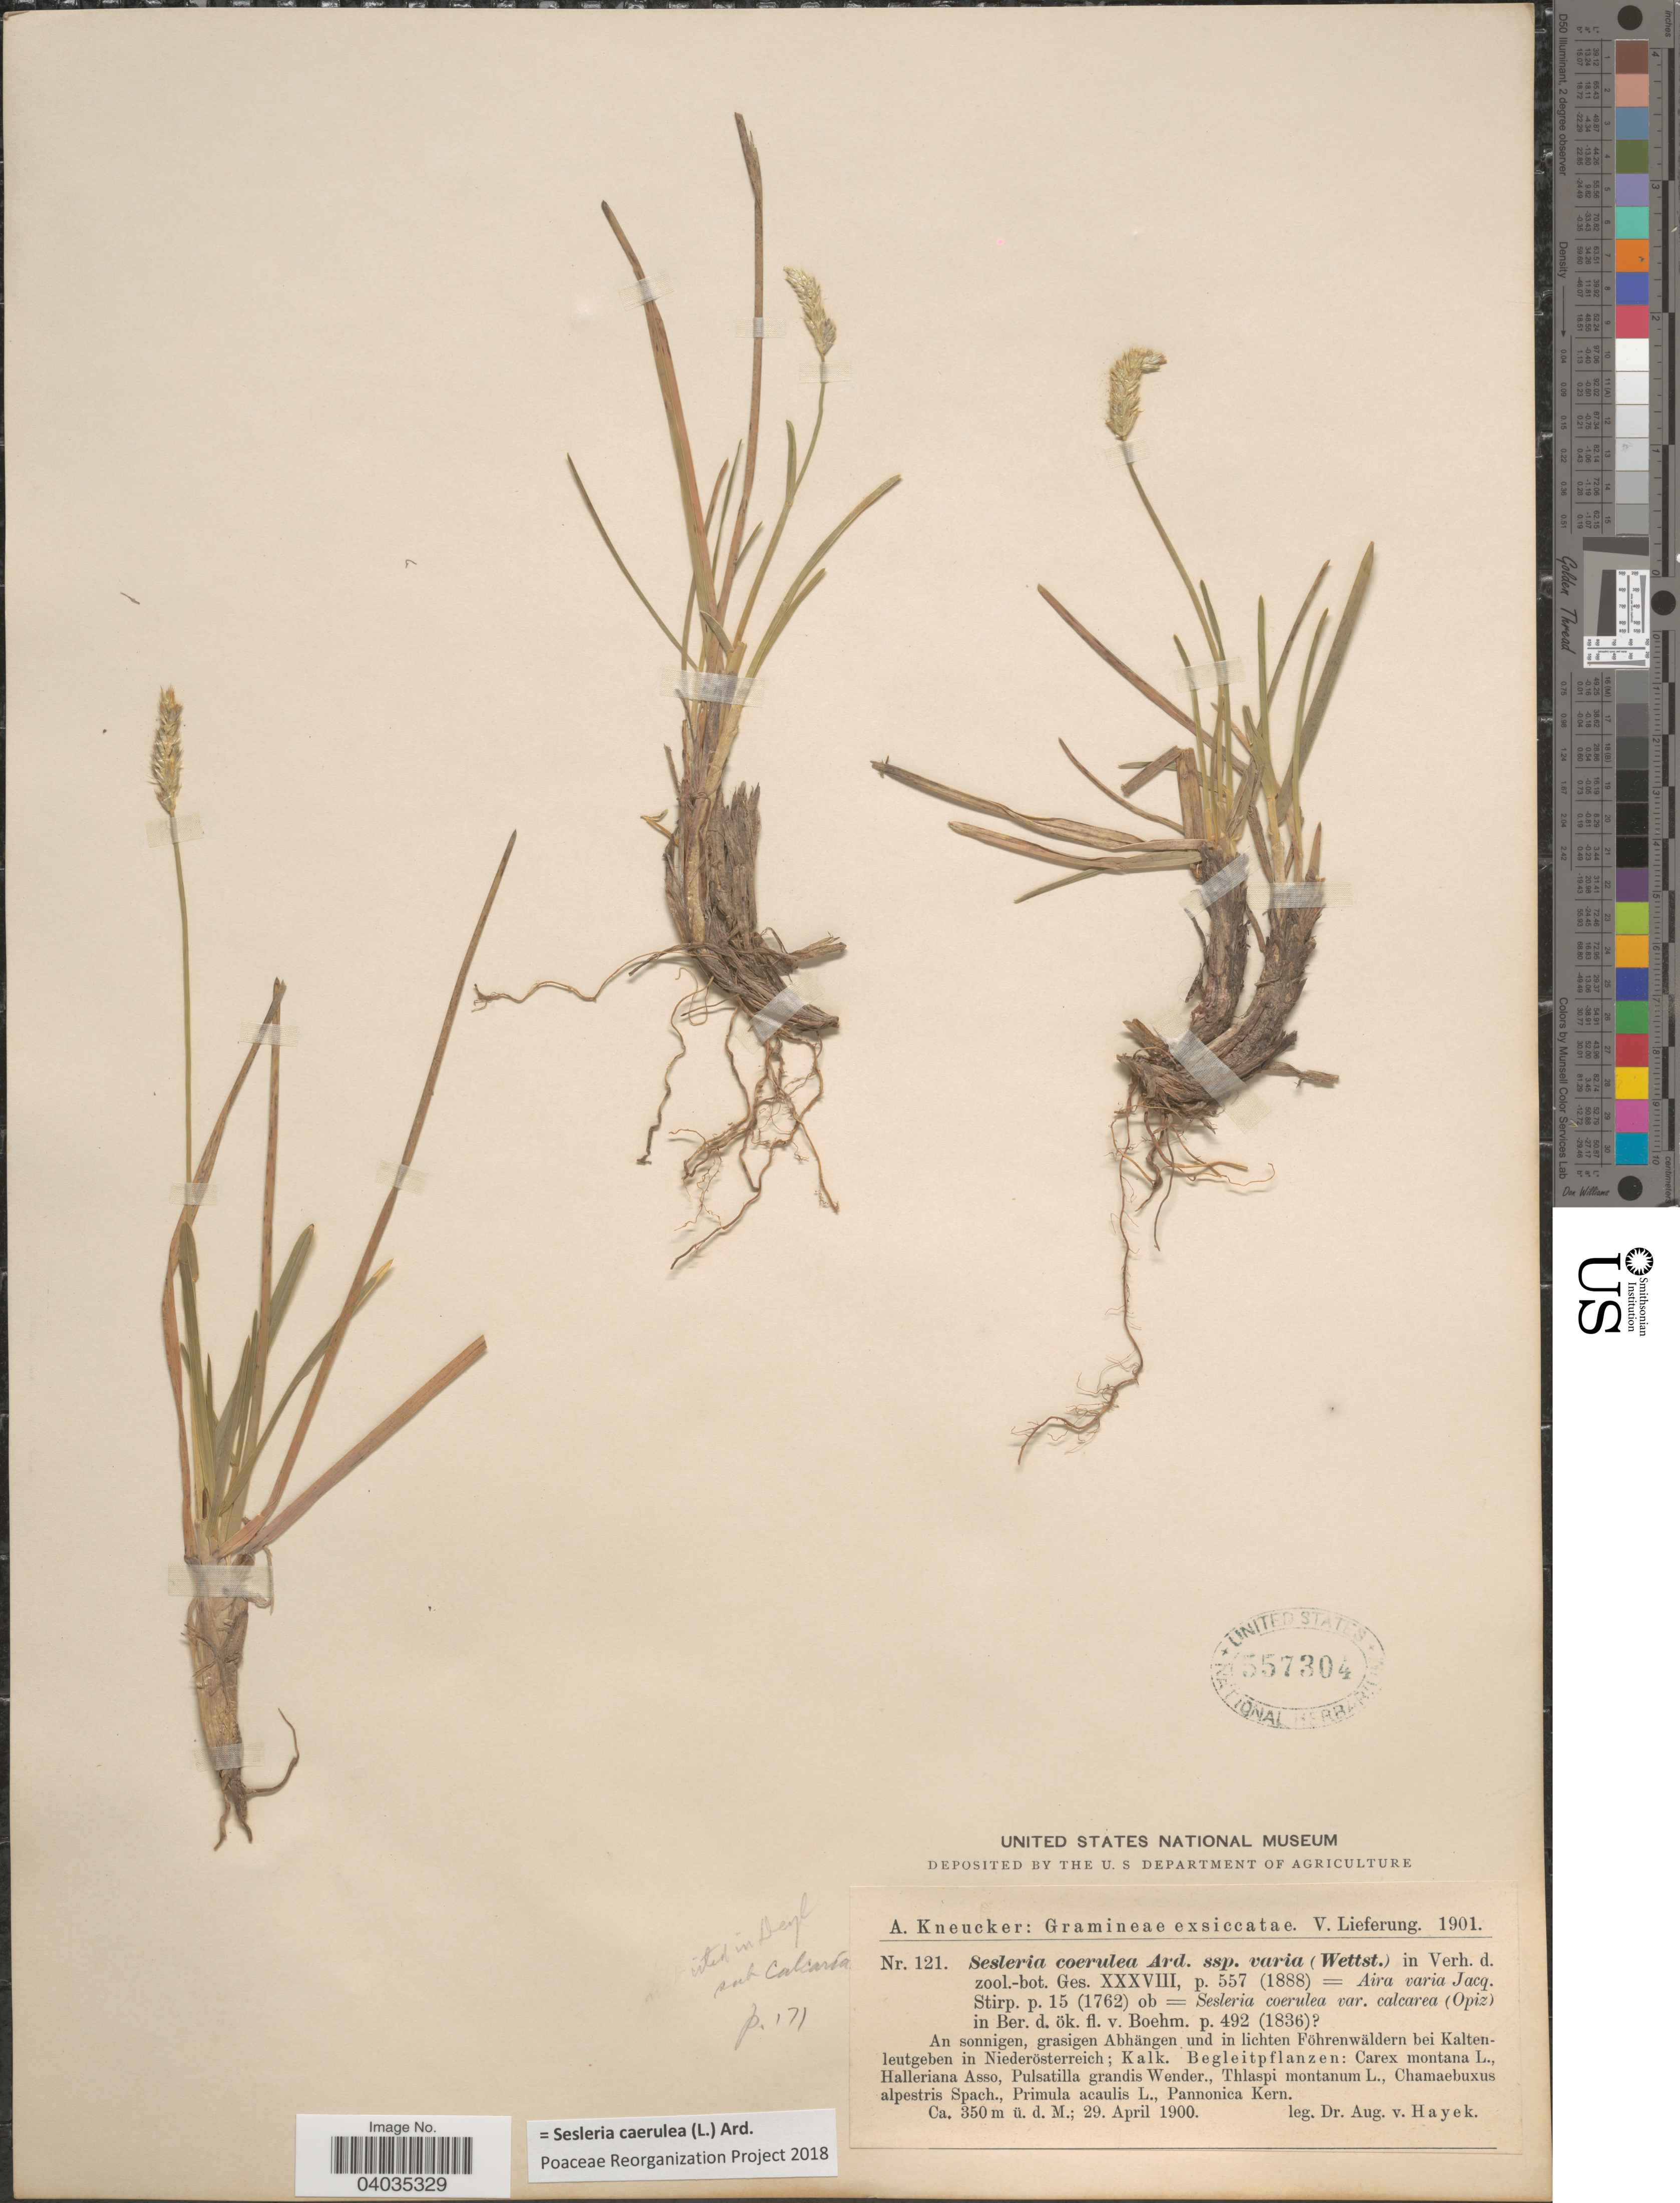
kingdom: Plantae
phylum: Tracheophyta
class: Liliopsida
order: Poales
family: Poaceae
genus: Sesleria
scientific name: Sesleria caerulea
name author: (L.) Ard.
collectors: A. A. von Hayek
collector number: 121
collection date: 1900-04-29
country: Austria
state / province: Niederosterreich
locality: Abhängen und in lichten Föhrenwäldern bei Kalten-leutgeben in Niederösterreich; Kalk.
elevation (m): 350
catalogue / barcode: US 557304